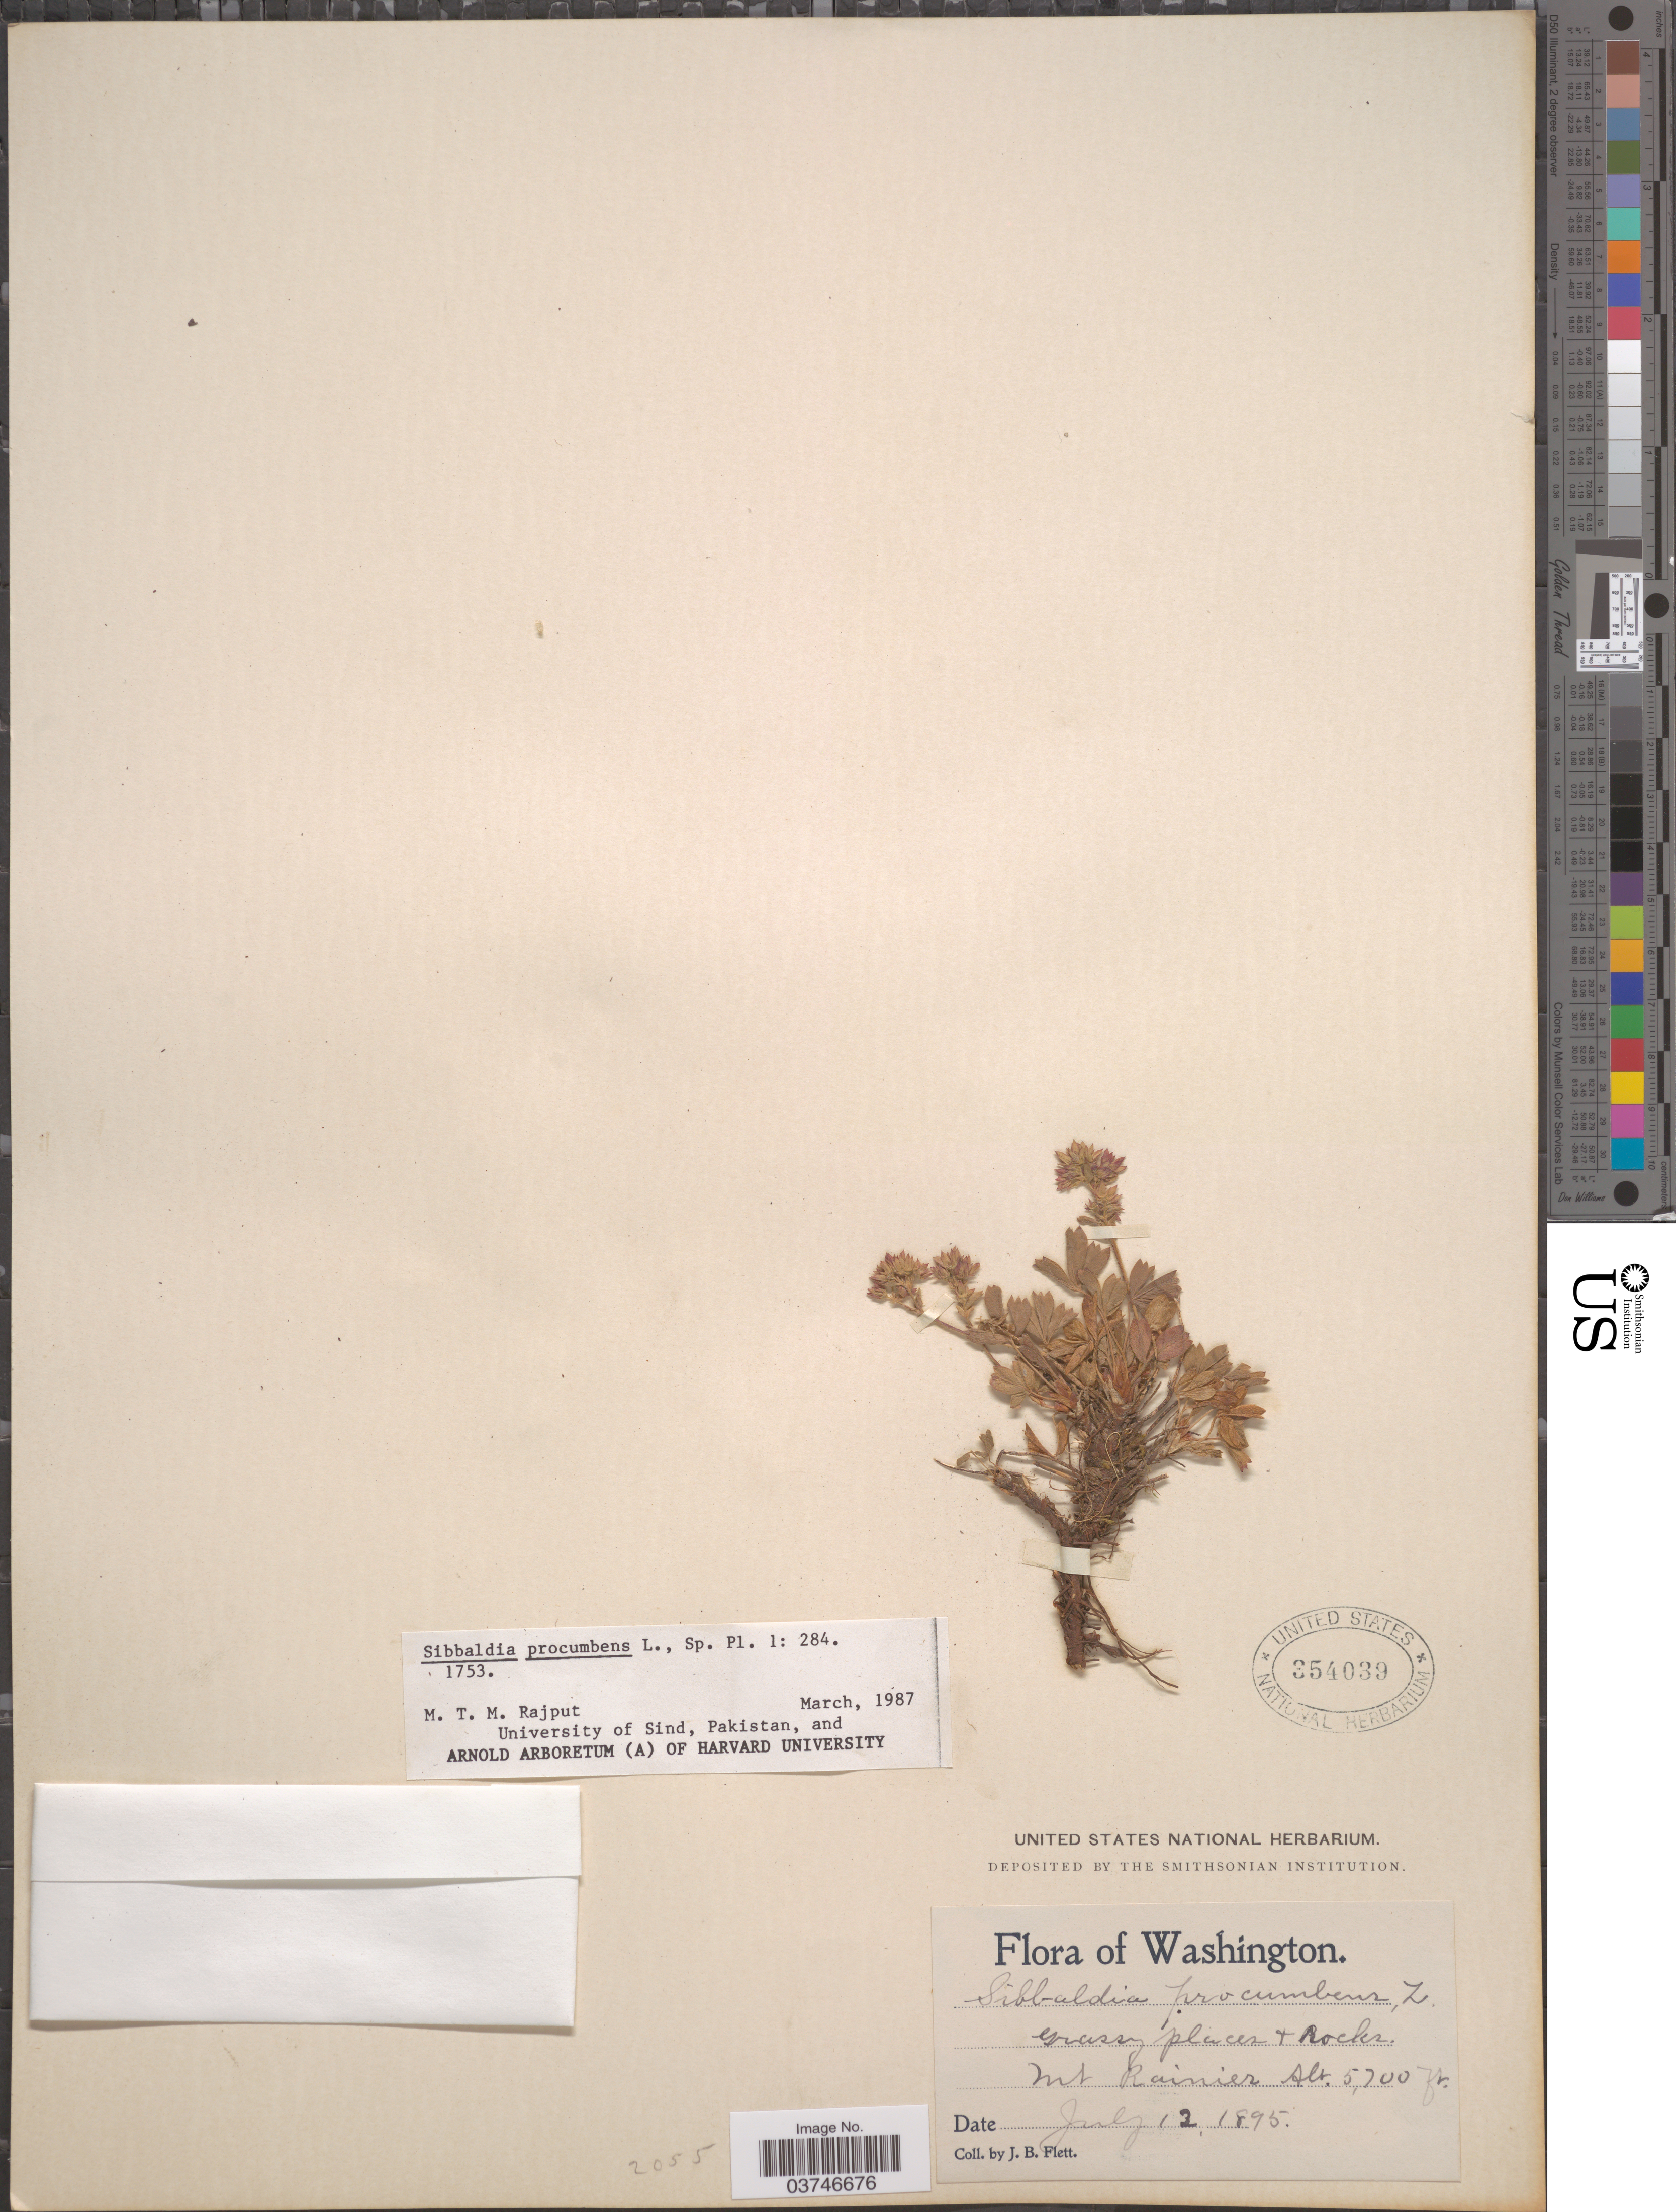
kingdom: Plantae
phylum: Tracheophyta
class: Magnoliopsida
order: Rosales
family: Rosaceae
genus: Sibbaldia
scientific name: Sibbaldia procumbens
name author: L.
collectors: J. Flett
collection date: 1895-07-12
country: United States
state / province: Washington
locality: Mt. Rainier.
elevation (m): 1737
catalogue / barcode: US 354039